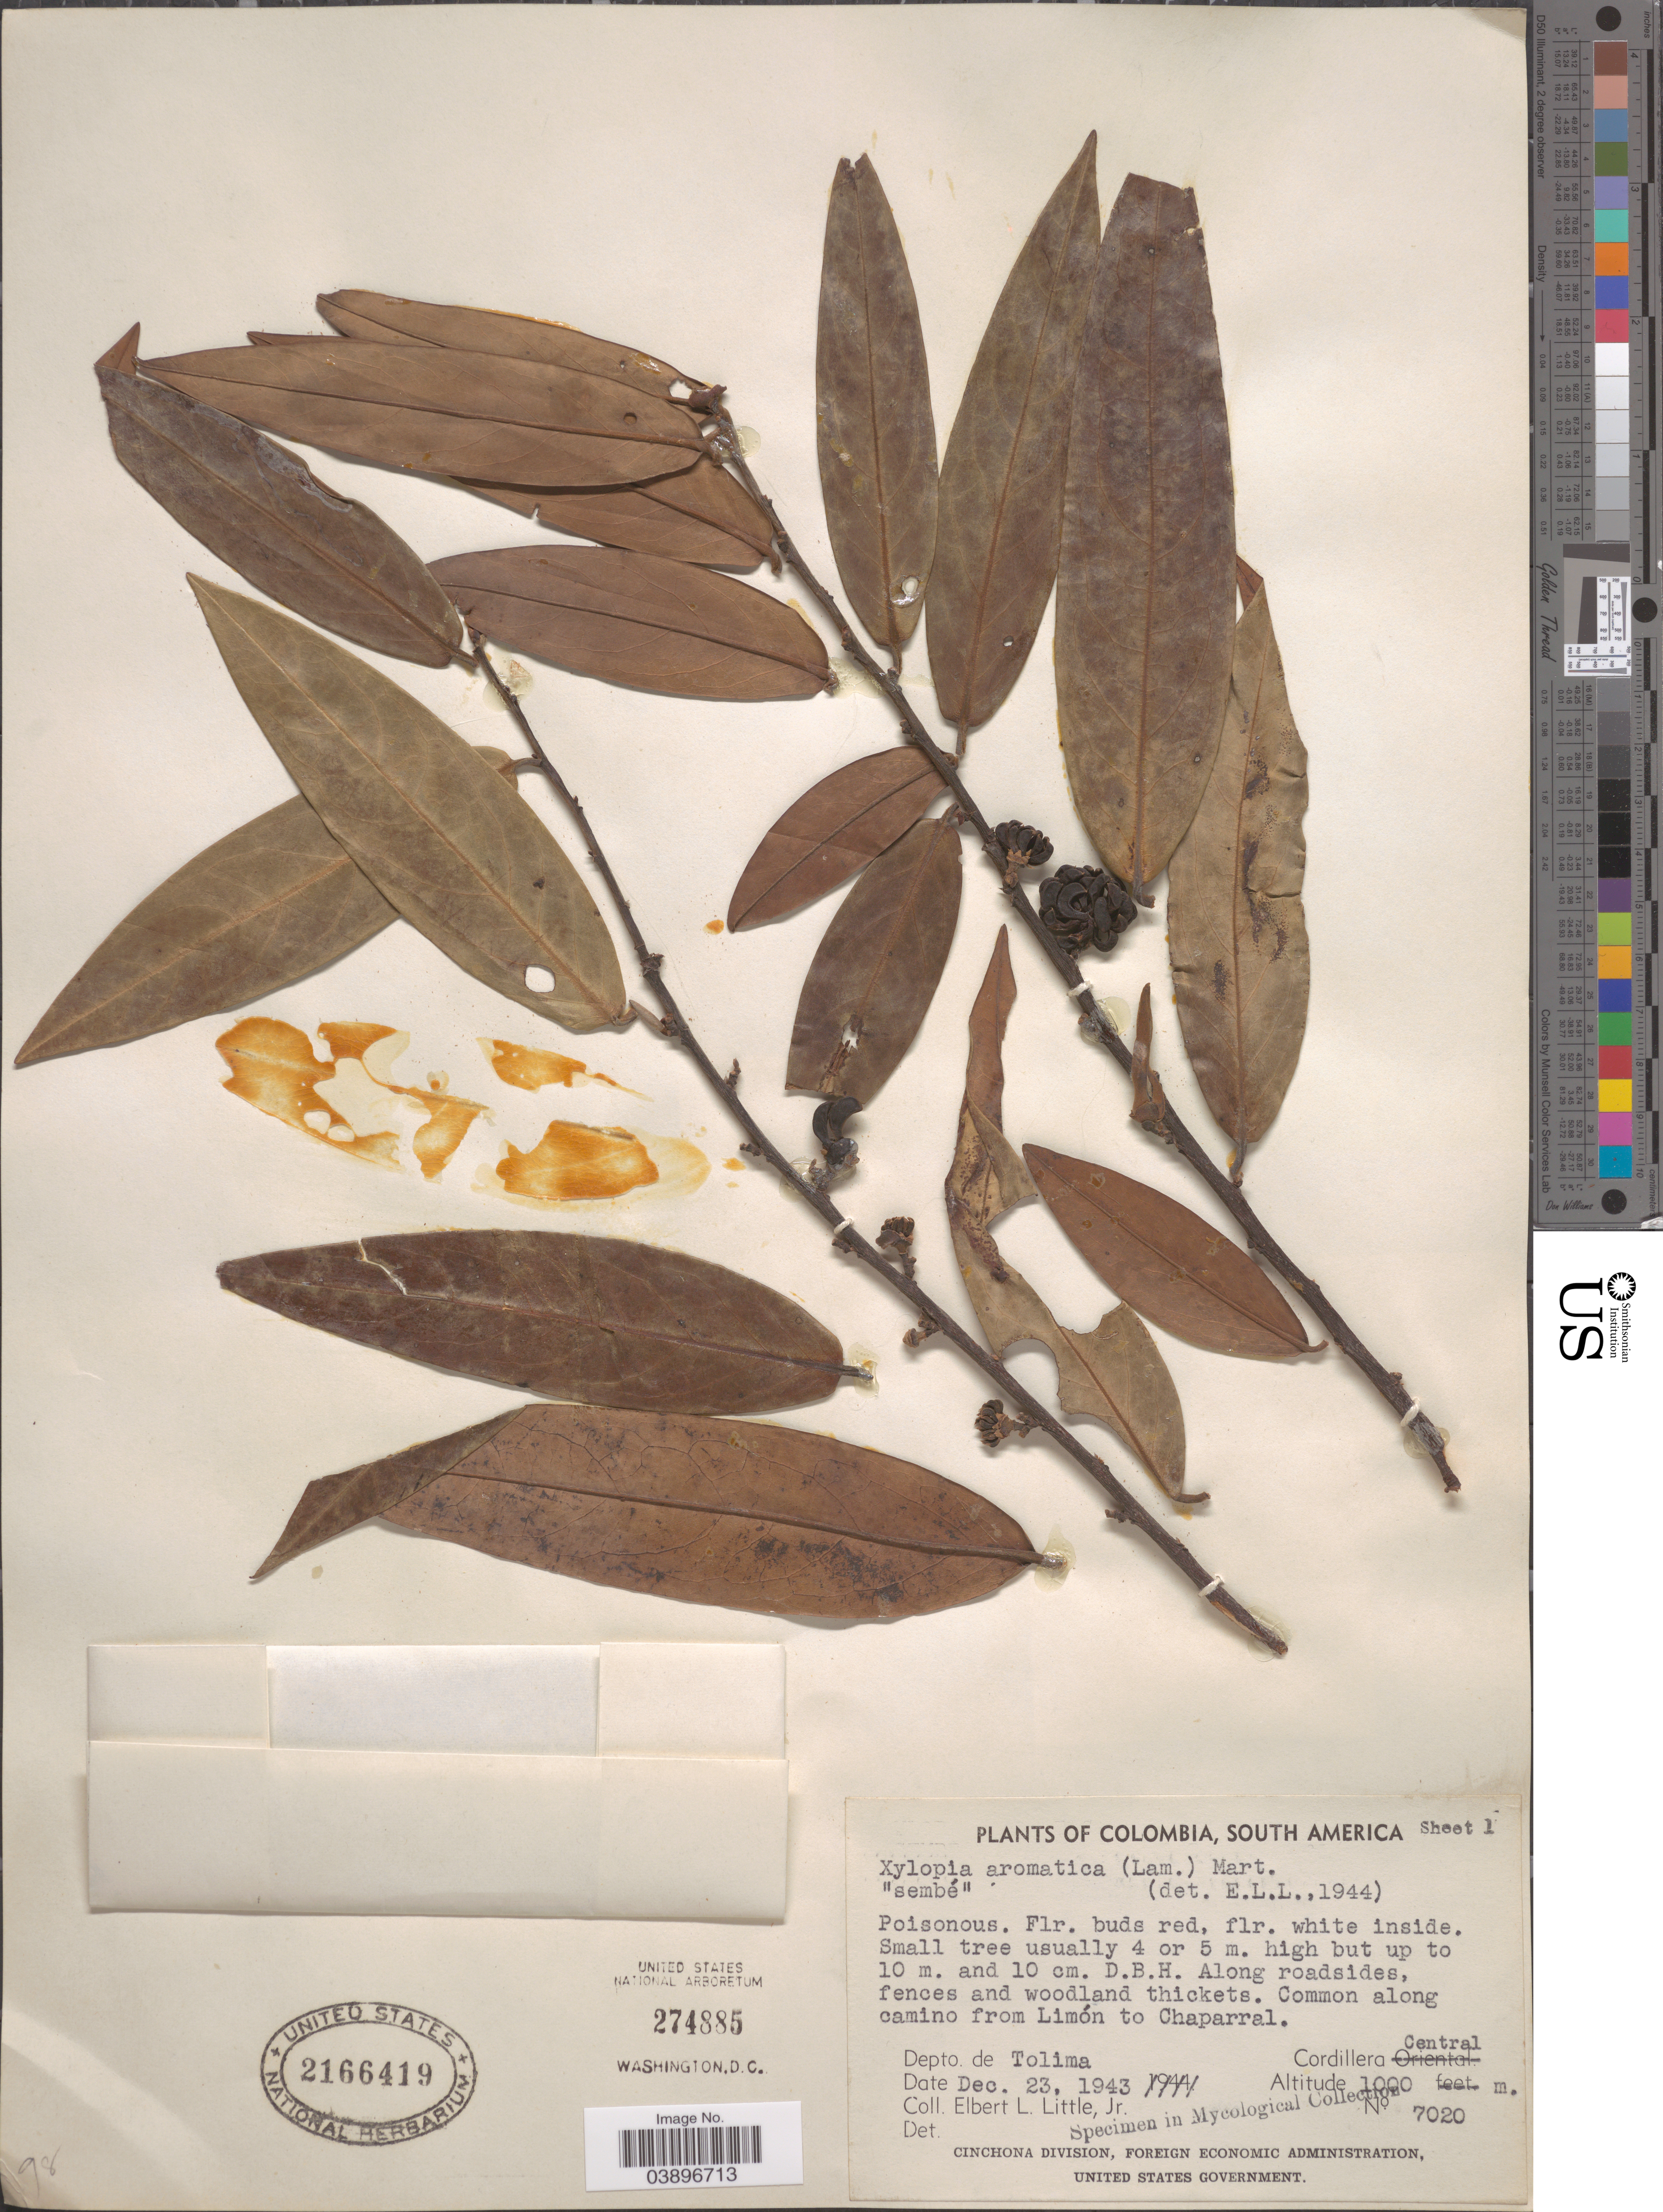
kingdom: Plantae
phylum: Tracheophyta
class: Magnoliopsida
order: Magnoliales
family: Annonaceae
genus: Xylopia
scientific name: Xylopia aromatica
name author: (Lam.) Mart.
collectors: E. L. Little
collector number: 7020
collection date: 1943-12-23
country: Colombia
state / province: Tolima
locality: Common along camino from Limón to Chaparral. Depto. de Tolima. Cordillera Central.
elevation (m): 1000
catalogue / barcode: US 2166419